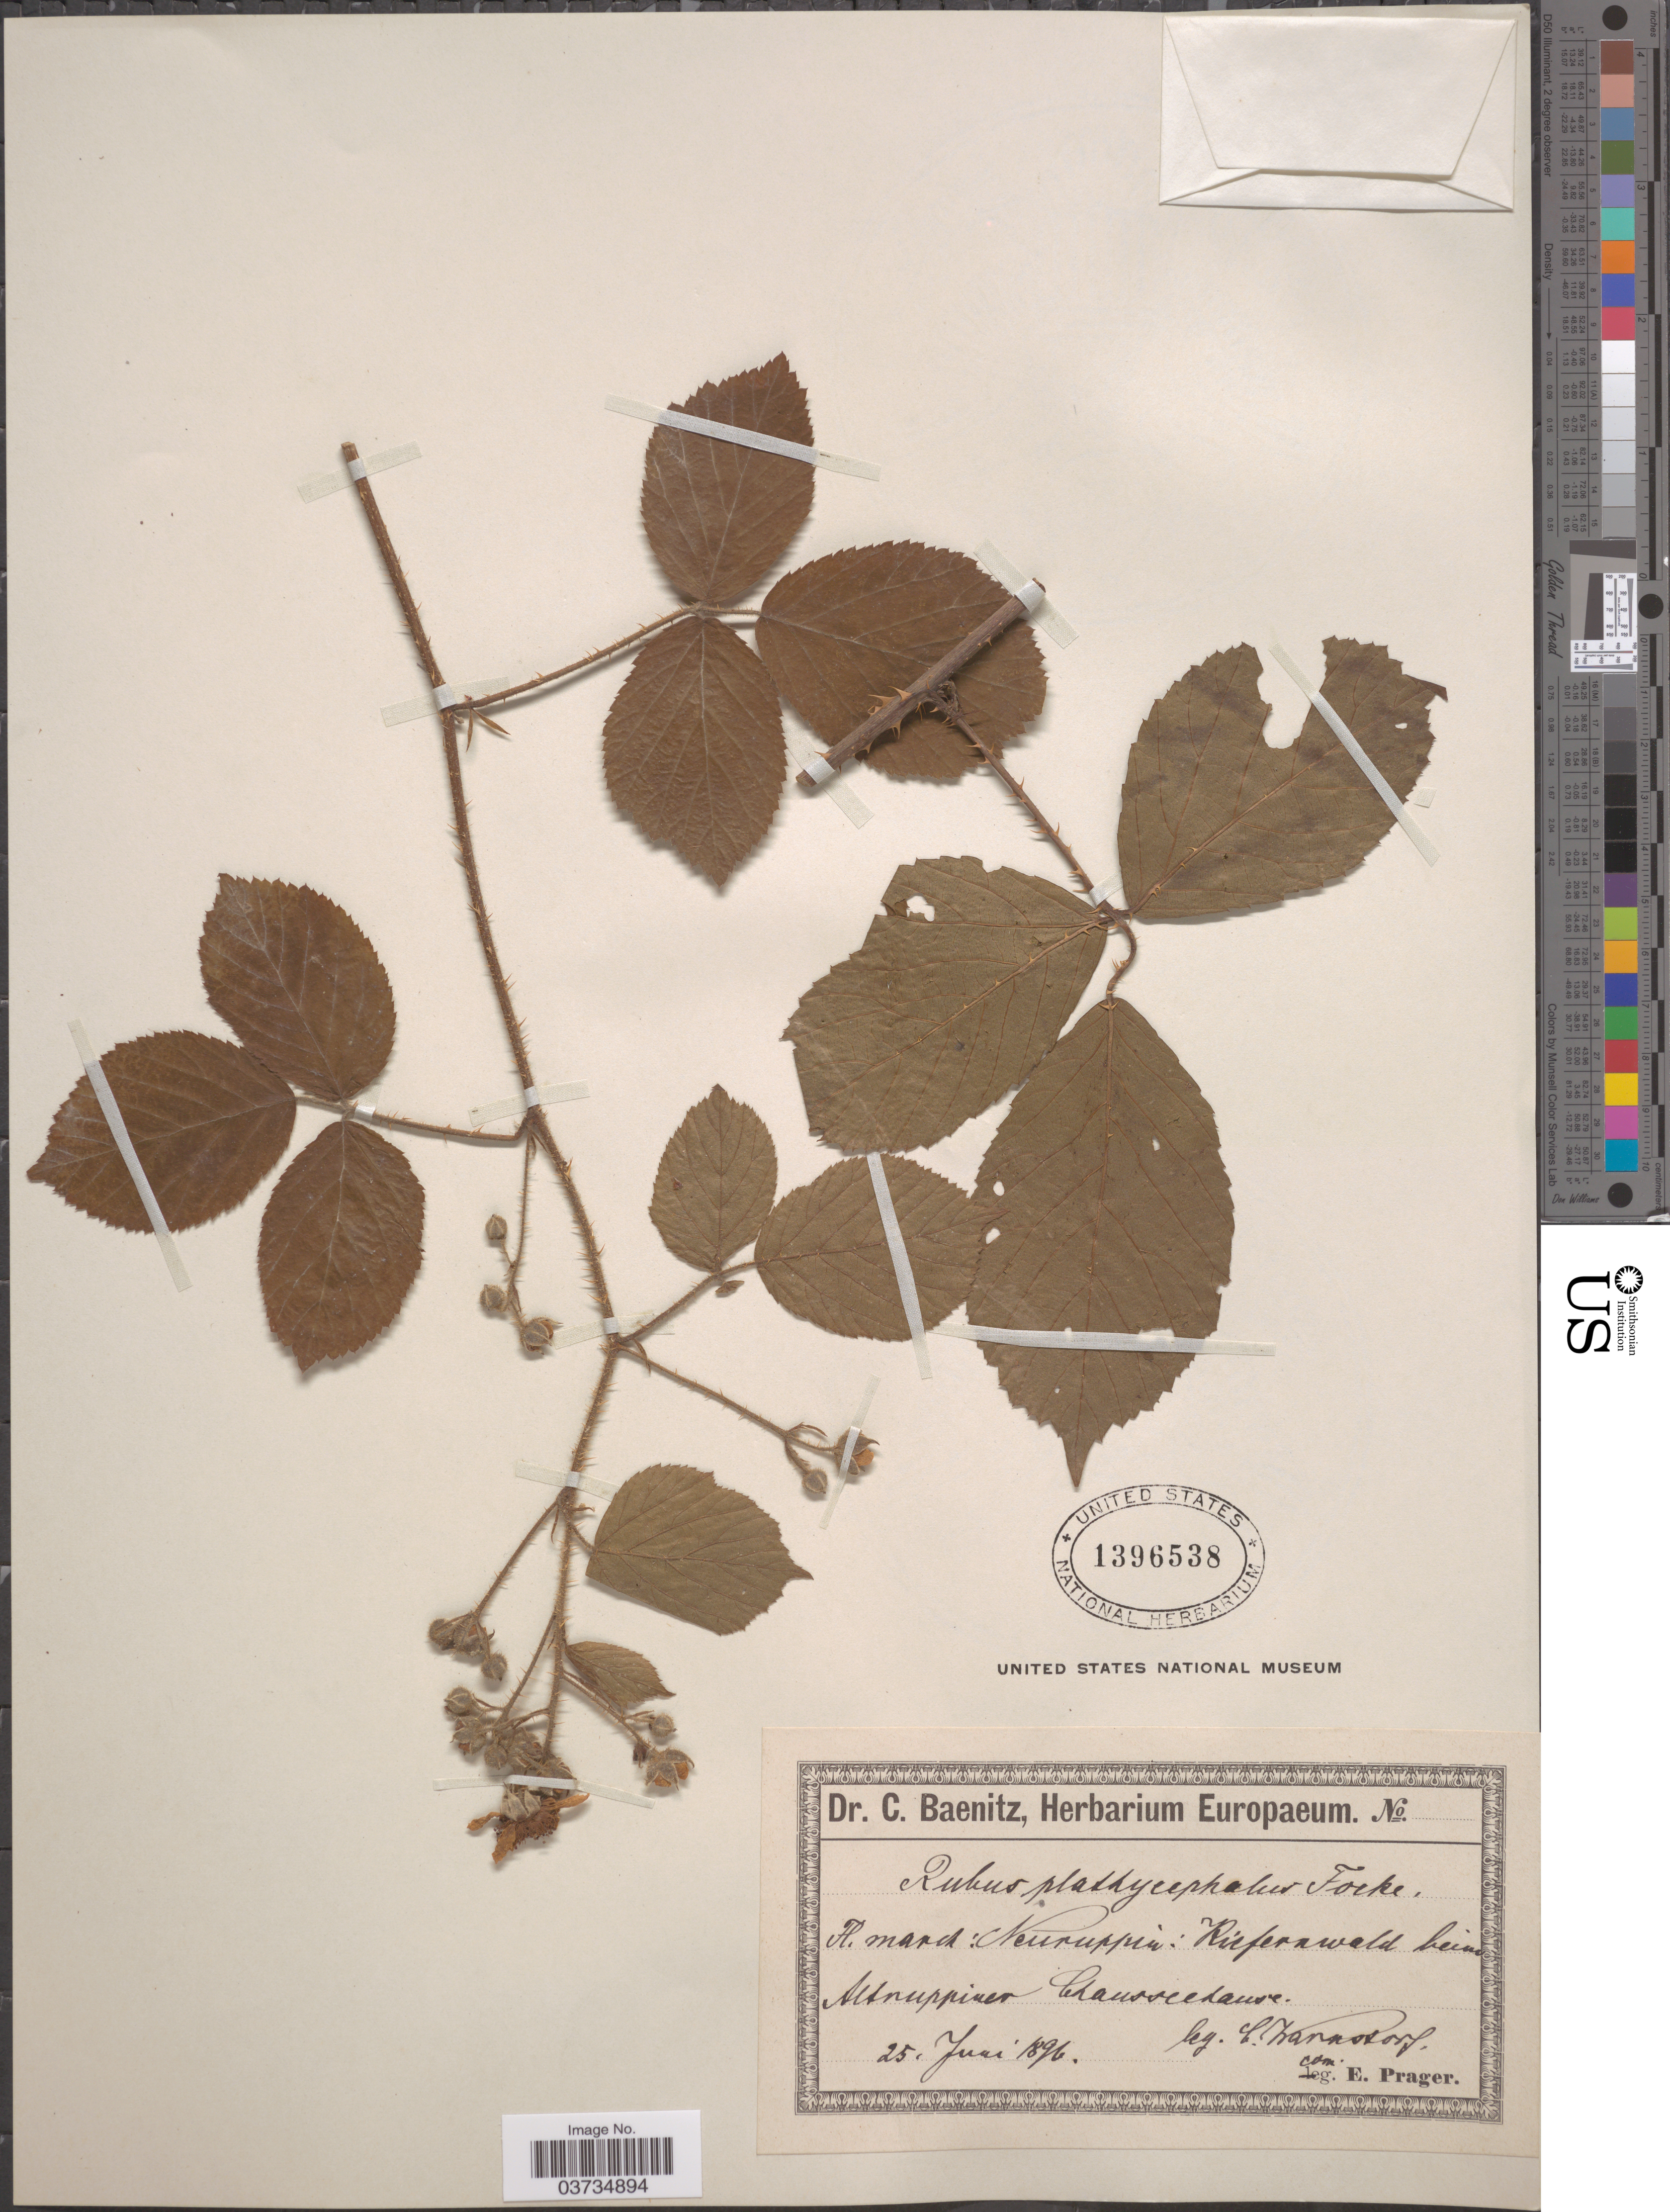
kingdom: Plantae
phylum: Tracheophyta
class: Magnoliopsida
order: Rosales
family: Rosaceae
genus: Rubus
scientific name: Rubus platycephalus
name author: Focke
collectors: C. Warnsdorf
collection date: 1896-06-25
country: Germany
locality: March: Neuruppia: Riefernwald beine Altnuppiner Chausseehause.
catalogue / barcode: US 1396538